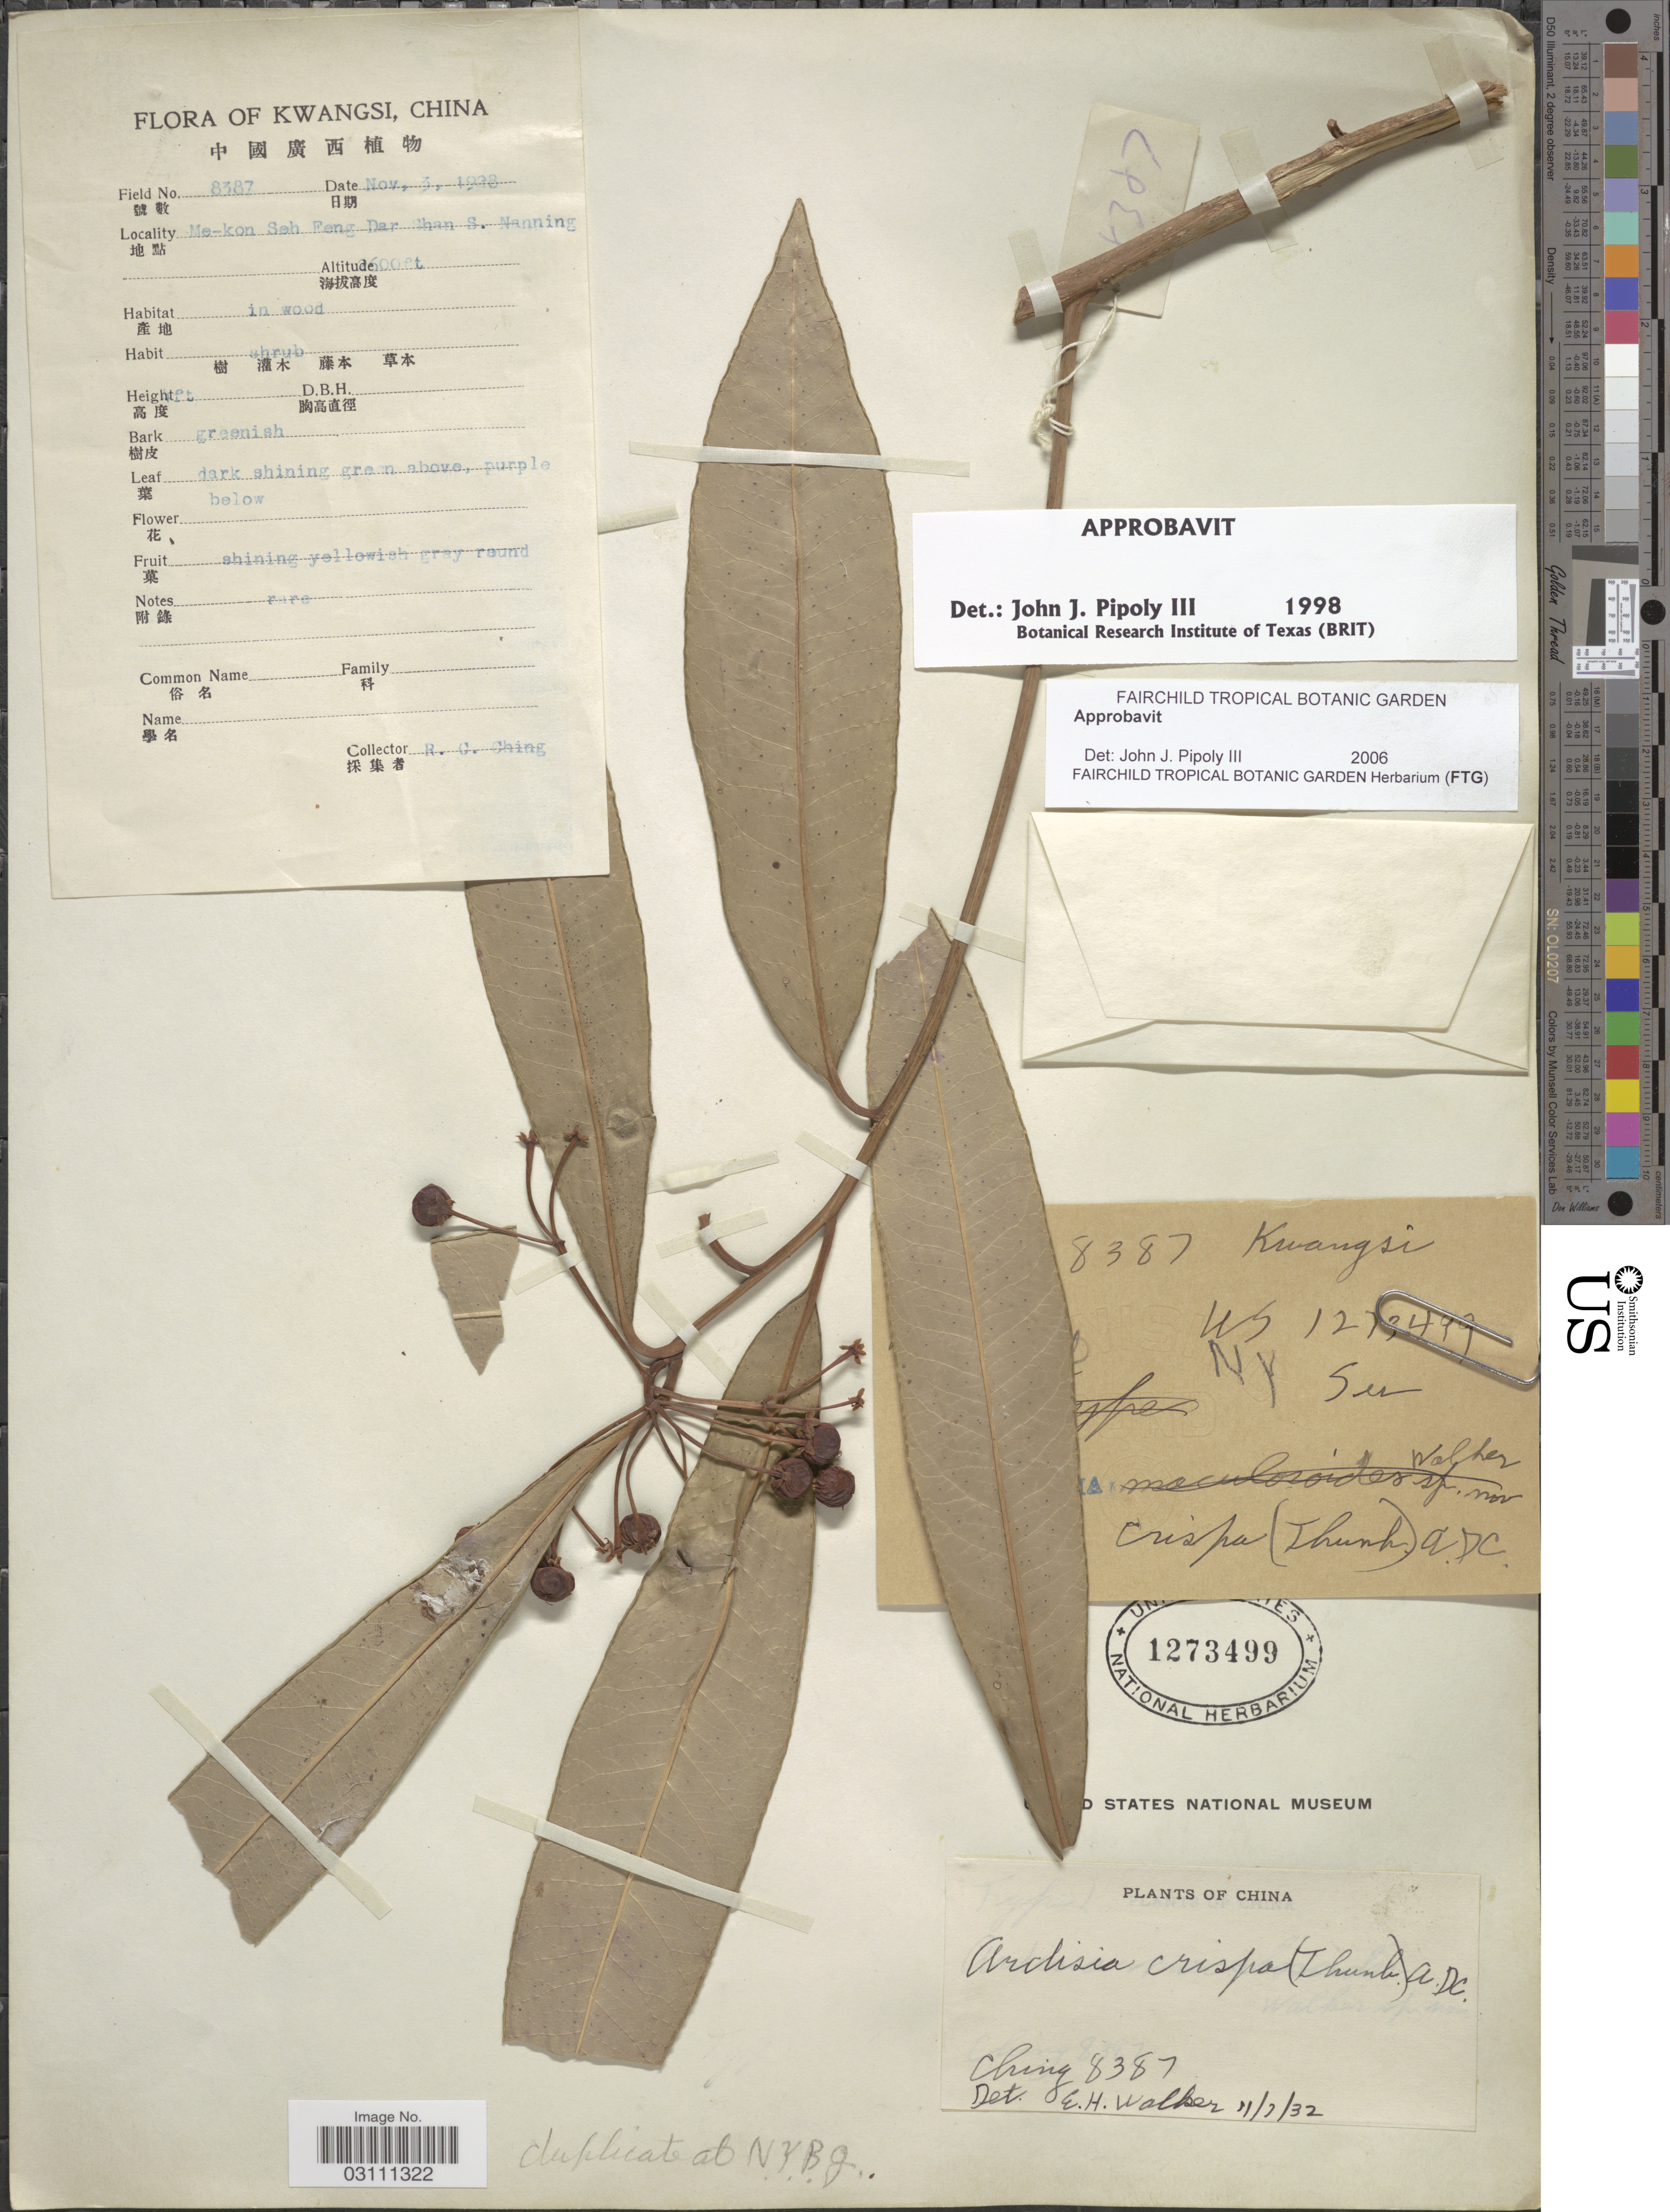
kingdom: Plantae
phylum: Tracheophyta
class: Magnoliopsida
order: Ericales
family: Primulaceae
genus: Ardisia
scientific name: Ardisia crenata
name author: Sims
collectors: R. C. Ching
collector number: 8387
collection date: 1928-11-03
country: China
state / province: Guangxi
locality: Kwangsi. Me-kon Seh Feng Dar Shan S. Nanning.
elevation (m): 792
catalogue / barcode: US 1273499